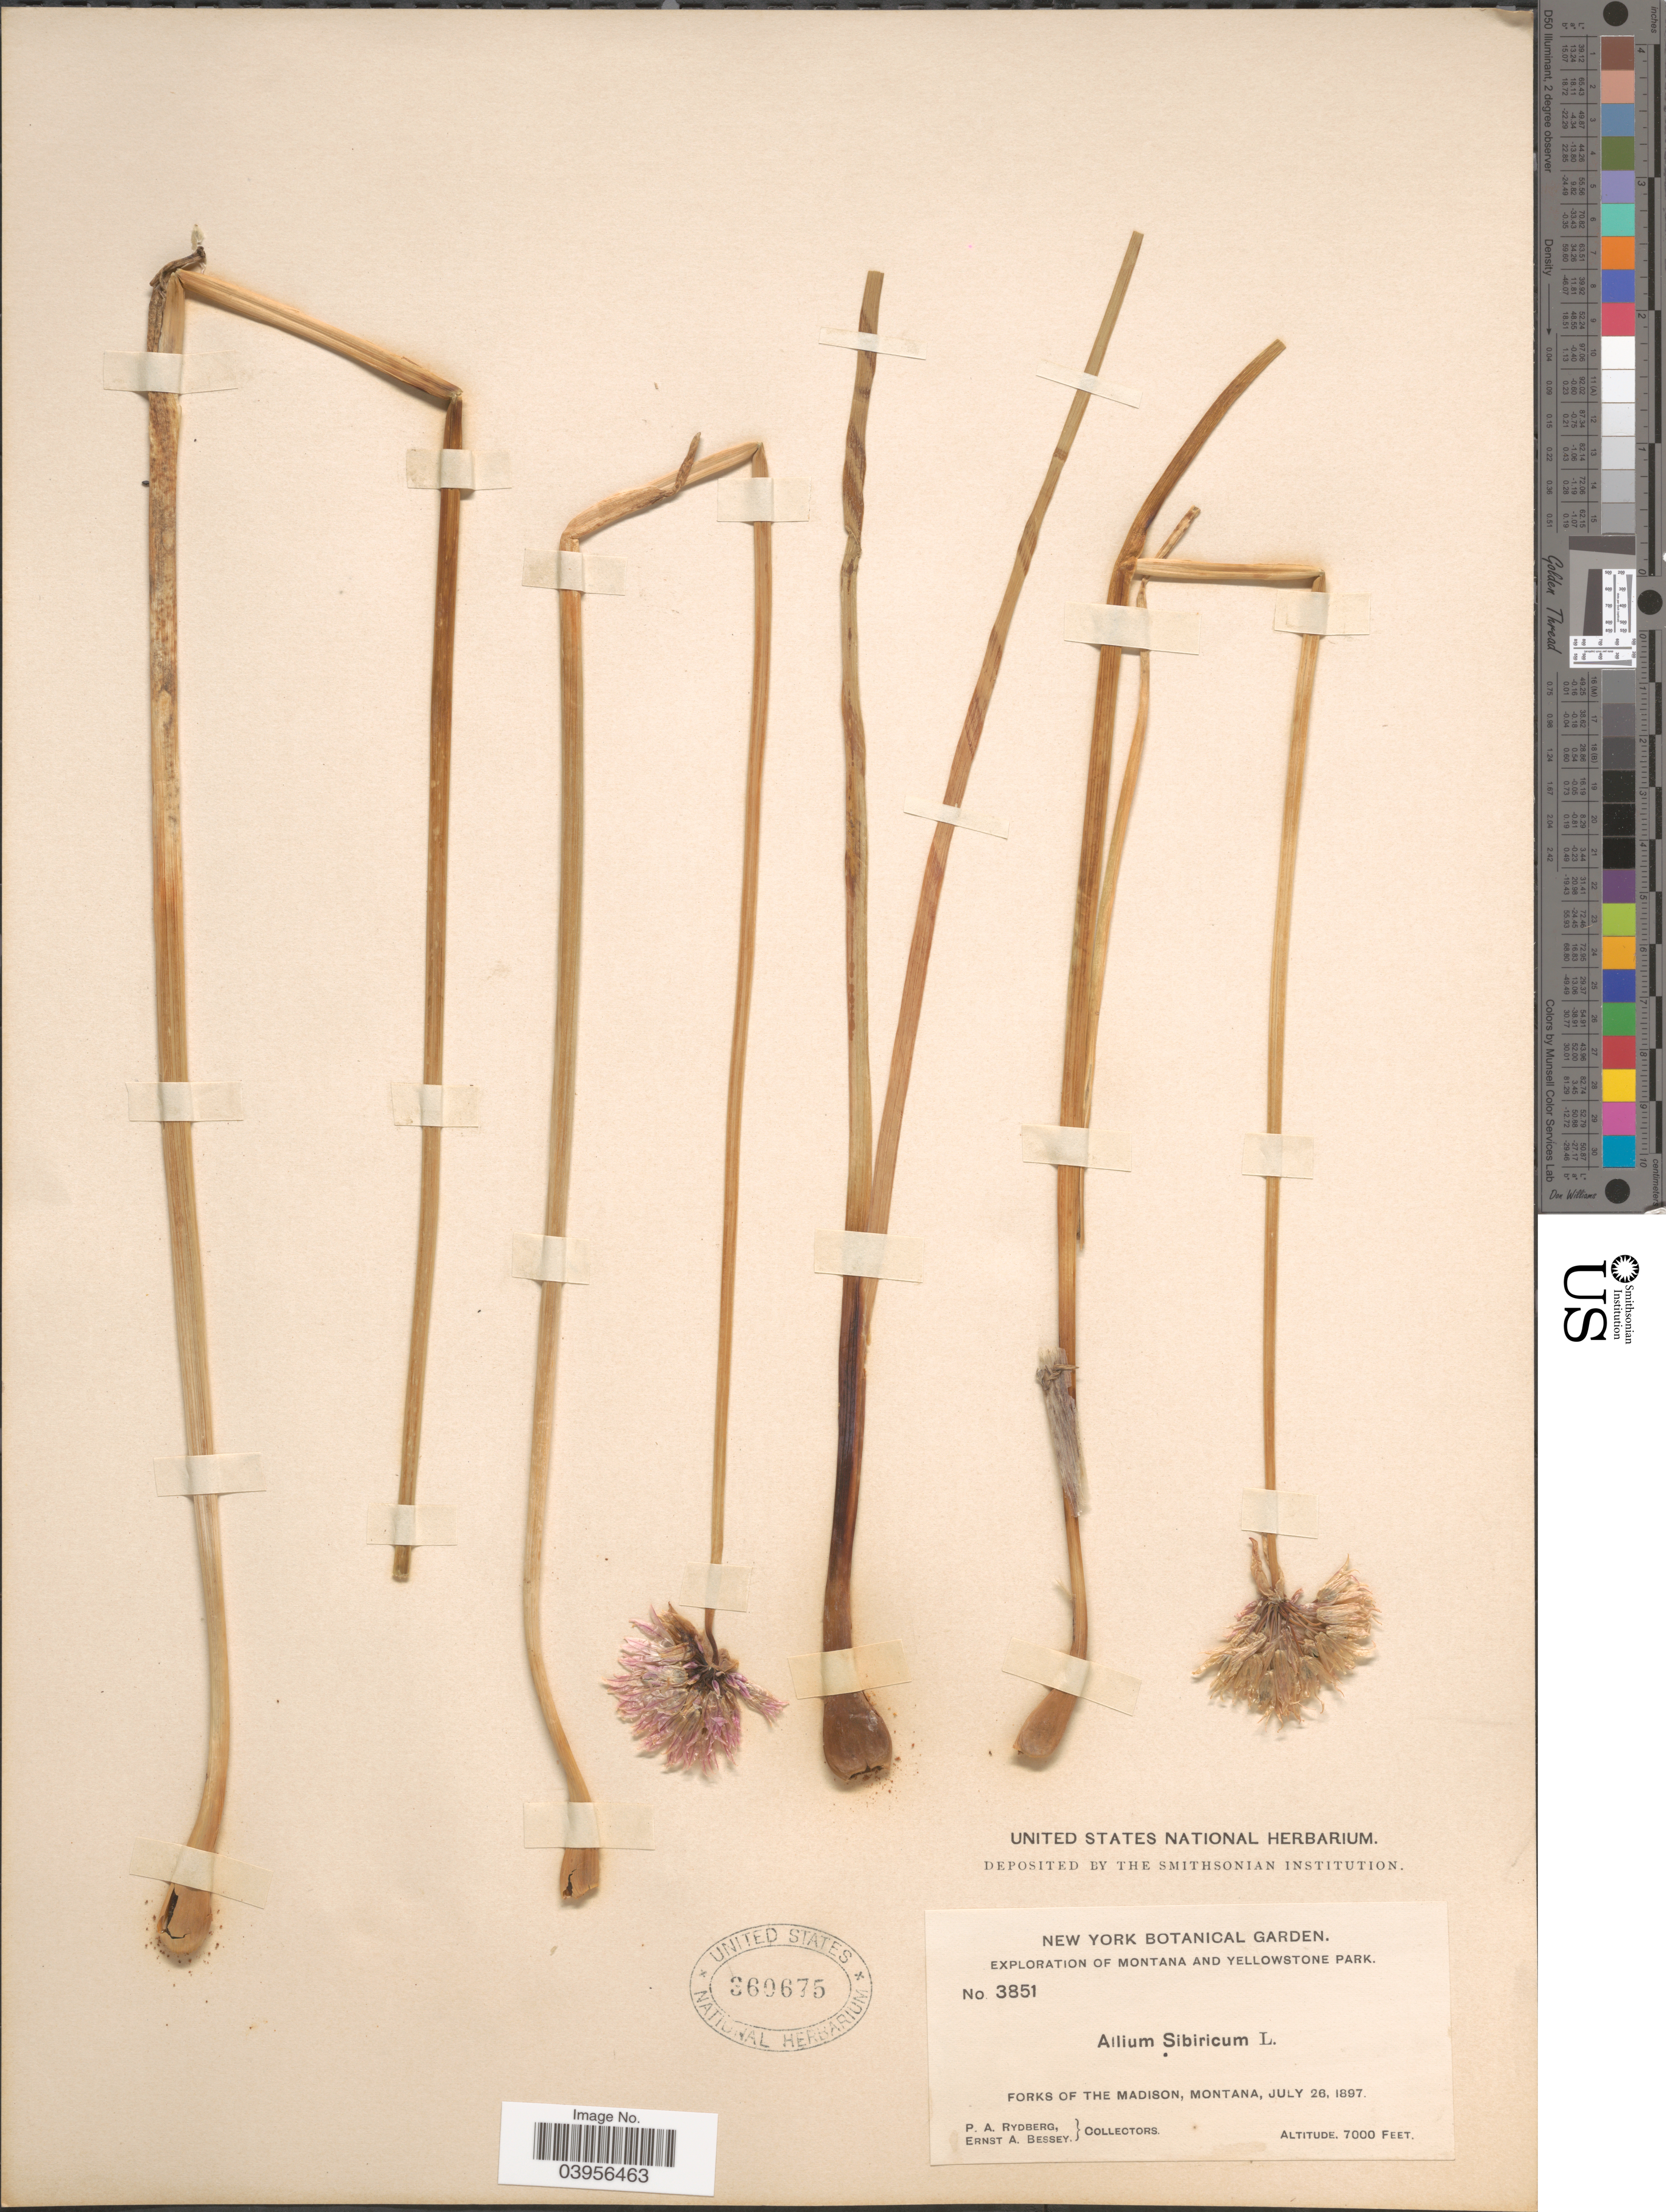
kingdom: Plantae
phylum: Tracheophyta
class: Liliopsida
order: Asparagales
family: Amaryllidaceae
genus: Allium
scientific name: Allium schoenoprasum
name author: L.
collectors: P. A. Rydberg & E. A. Bessey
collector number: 3851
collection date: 1897-07-26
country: United States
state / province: Montana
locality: Yellowstone Park. Forks of the Madison.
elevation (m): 2134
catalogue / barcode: US 360675